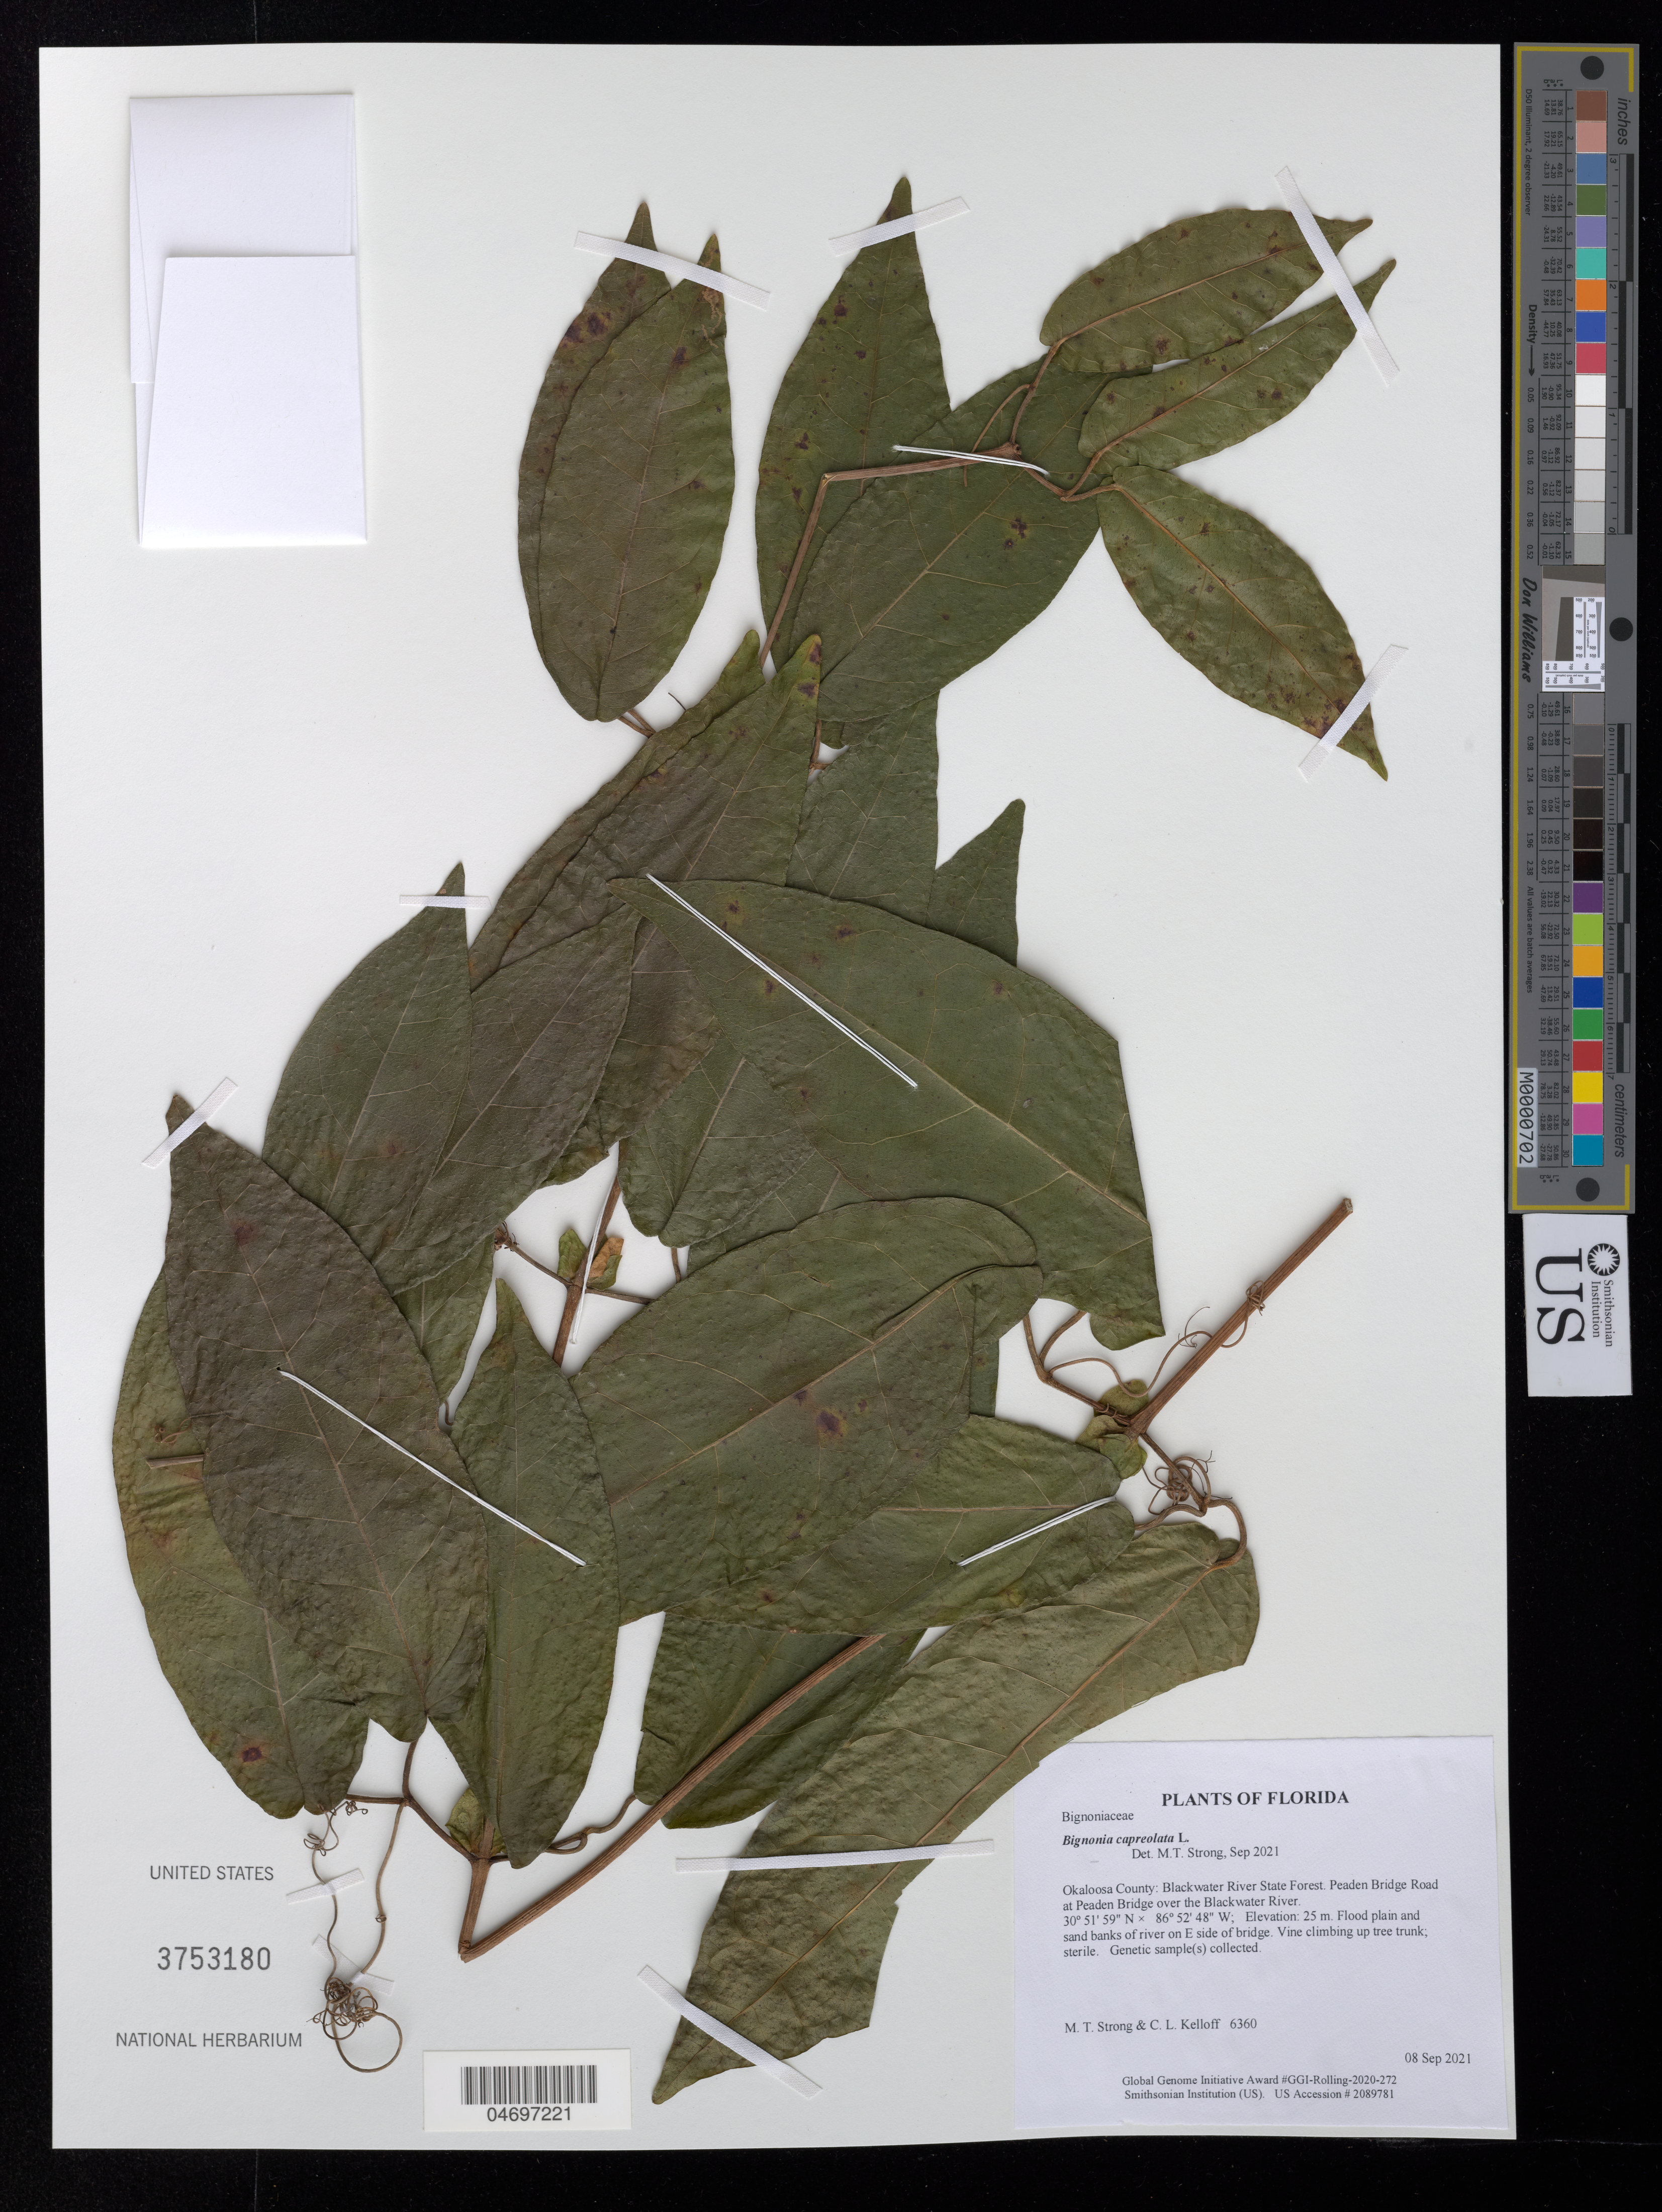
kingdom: Plantae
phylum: Tracheophyta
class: Magnoliopsida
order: Lamiales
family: Bignoniaceae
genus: Bignonia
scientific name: Bignonia capreolata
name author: L.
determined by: Strong, Mark T.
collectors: M. T. Strong & C. L. Kelloff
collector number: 6360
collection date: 2021-09-08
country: United States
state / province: Florida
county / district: Okaloosa County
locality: Blackwater River State Forest. Peaden Bridge Road at Peaden Bridge over the Blackwater River.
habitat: Flood plain and sand banks of river on E side of bridge.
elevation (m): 25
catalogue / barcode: US 3753180